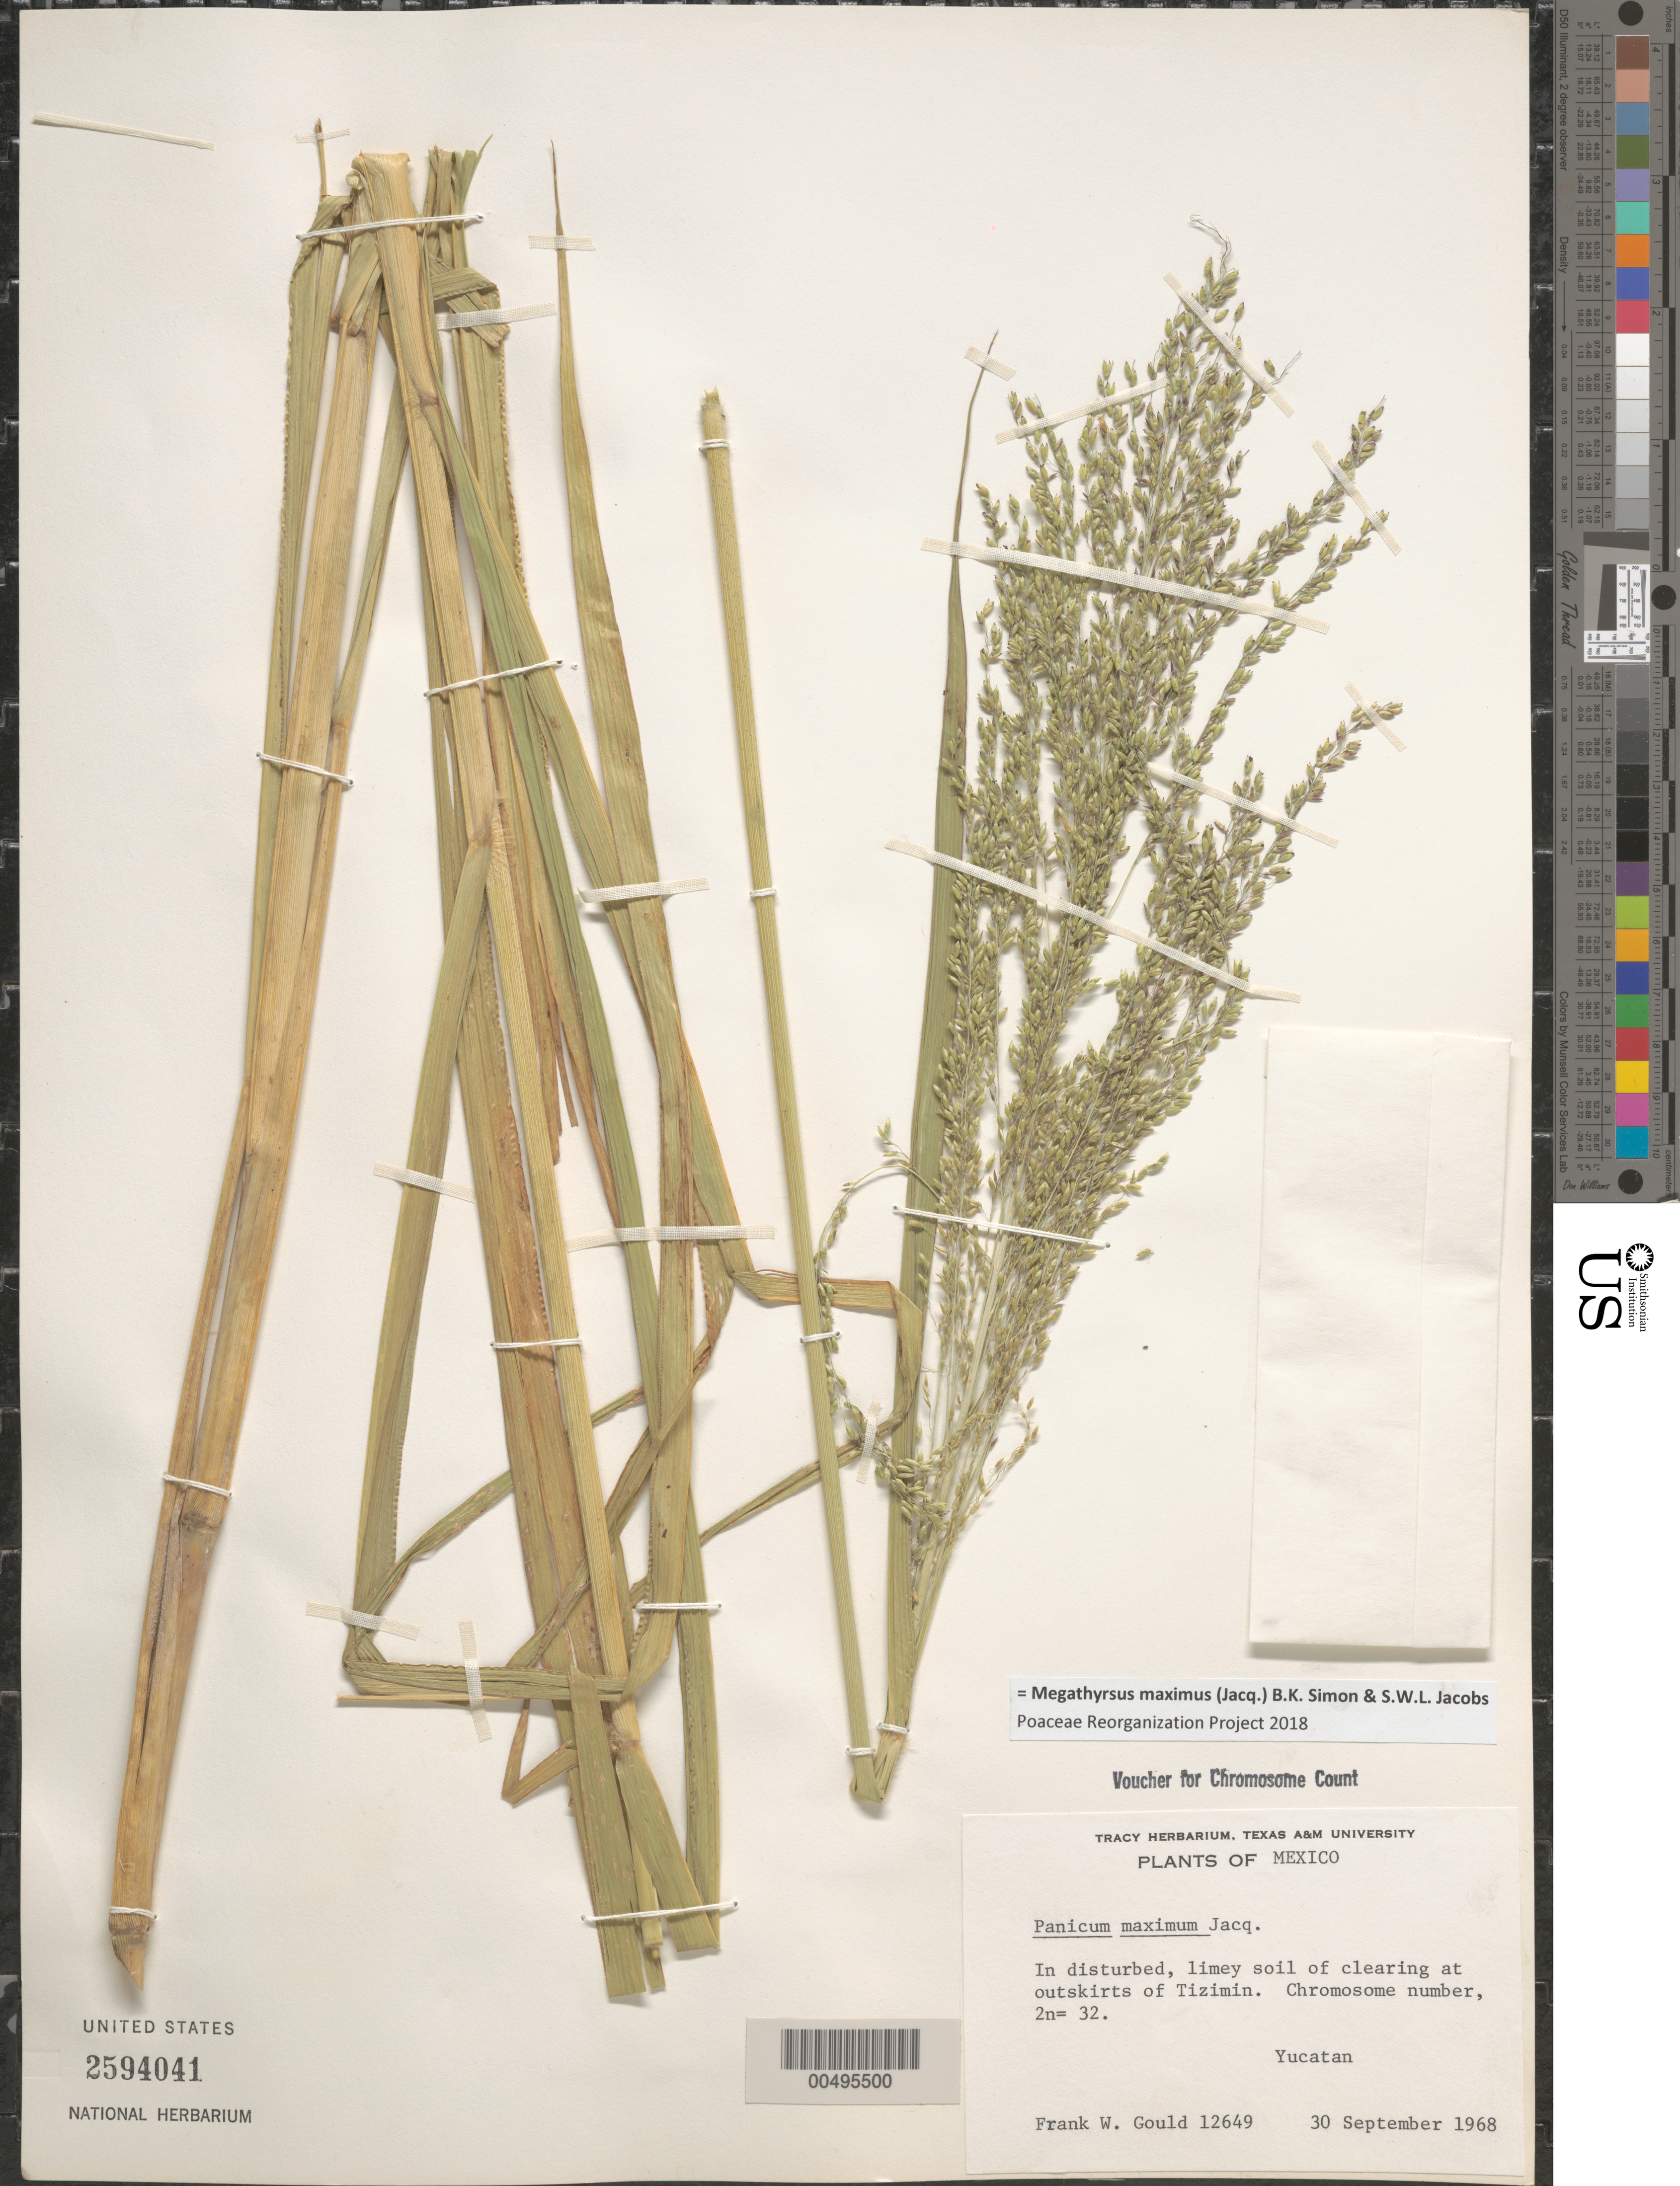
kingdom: Plantae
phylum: Tracheophyta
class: Liliopsida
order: Poales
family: Poaceae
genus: Megathyrsus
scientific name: Megathyrsus maximus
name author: (Jacq.) B.K. Simon & S.W.L. Jacobs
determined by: Poaceae Reorganization Project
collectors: F. W. Gould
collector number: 12649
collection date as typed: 30 Sep 1968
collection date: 1968-09-30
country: Mexico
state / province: Yucatan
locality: At outskirts of Tizimin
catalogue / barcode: US 2594041